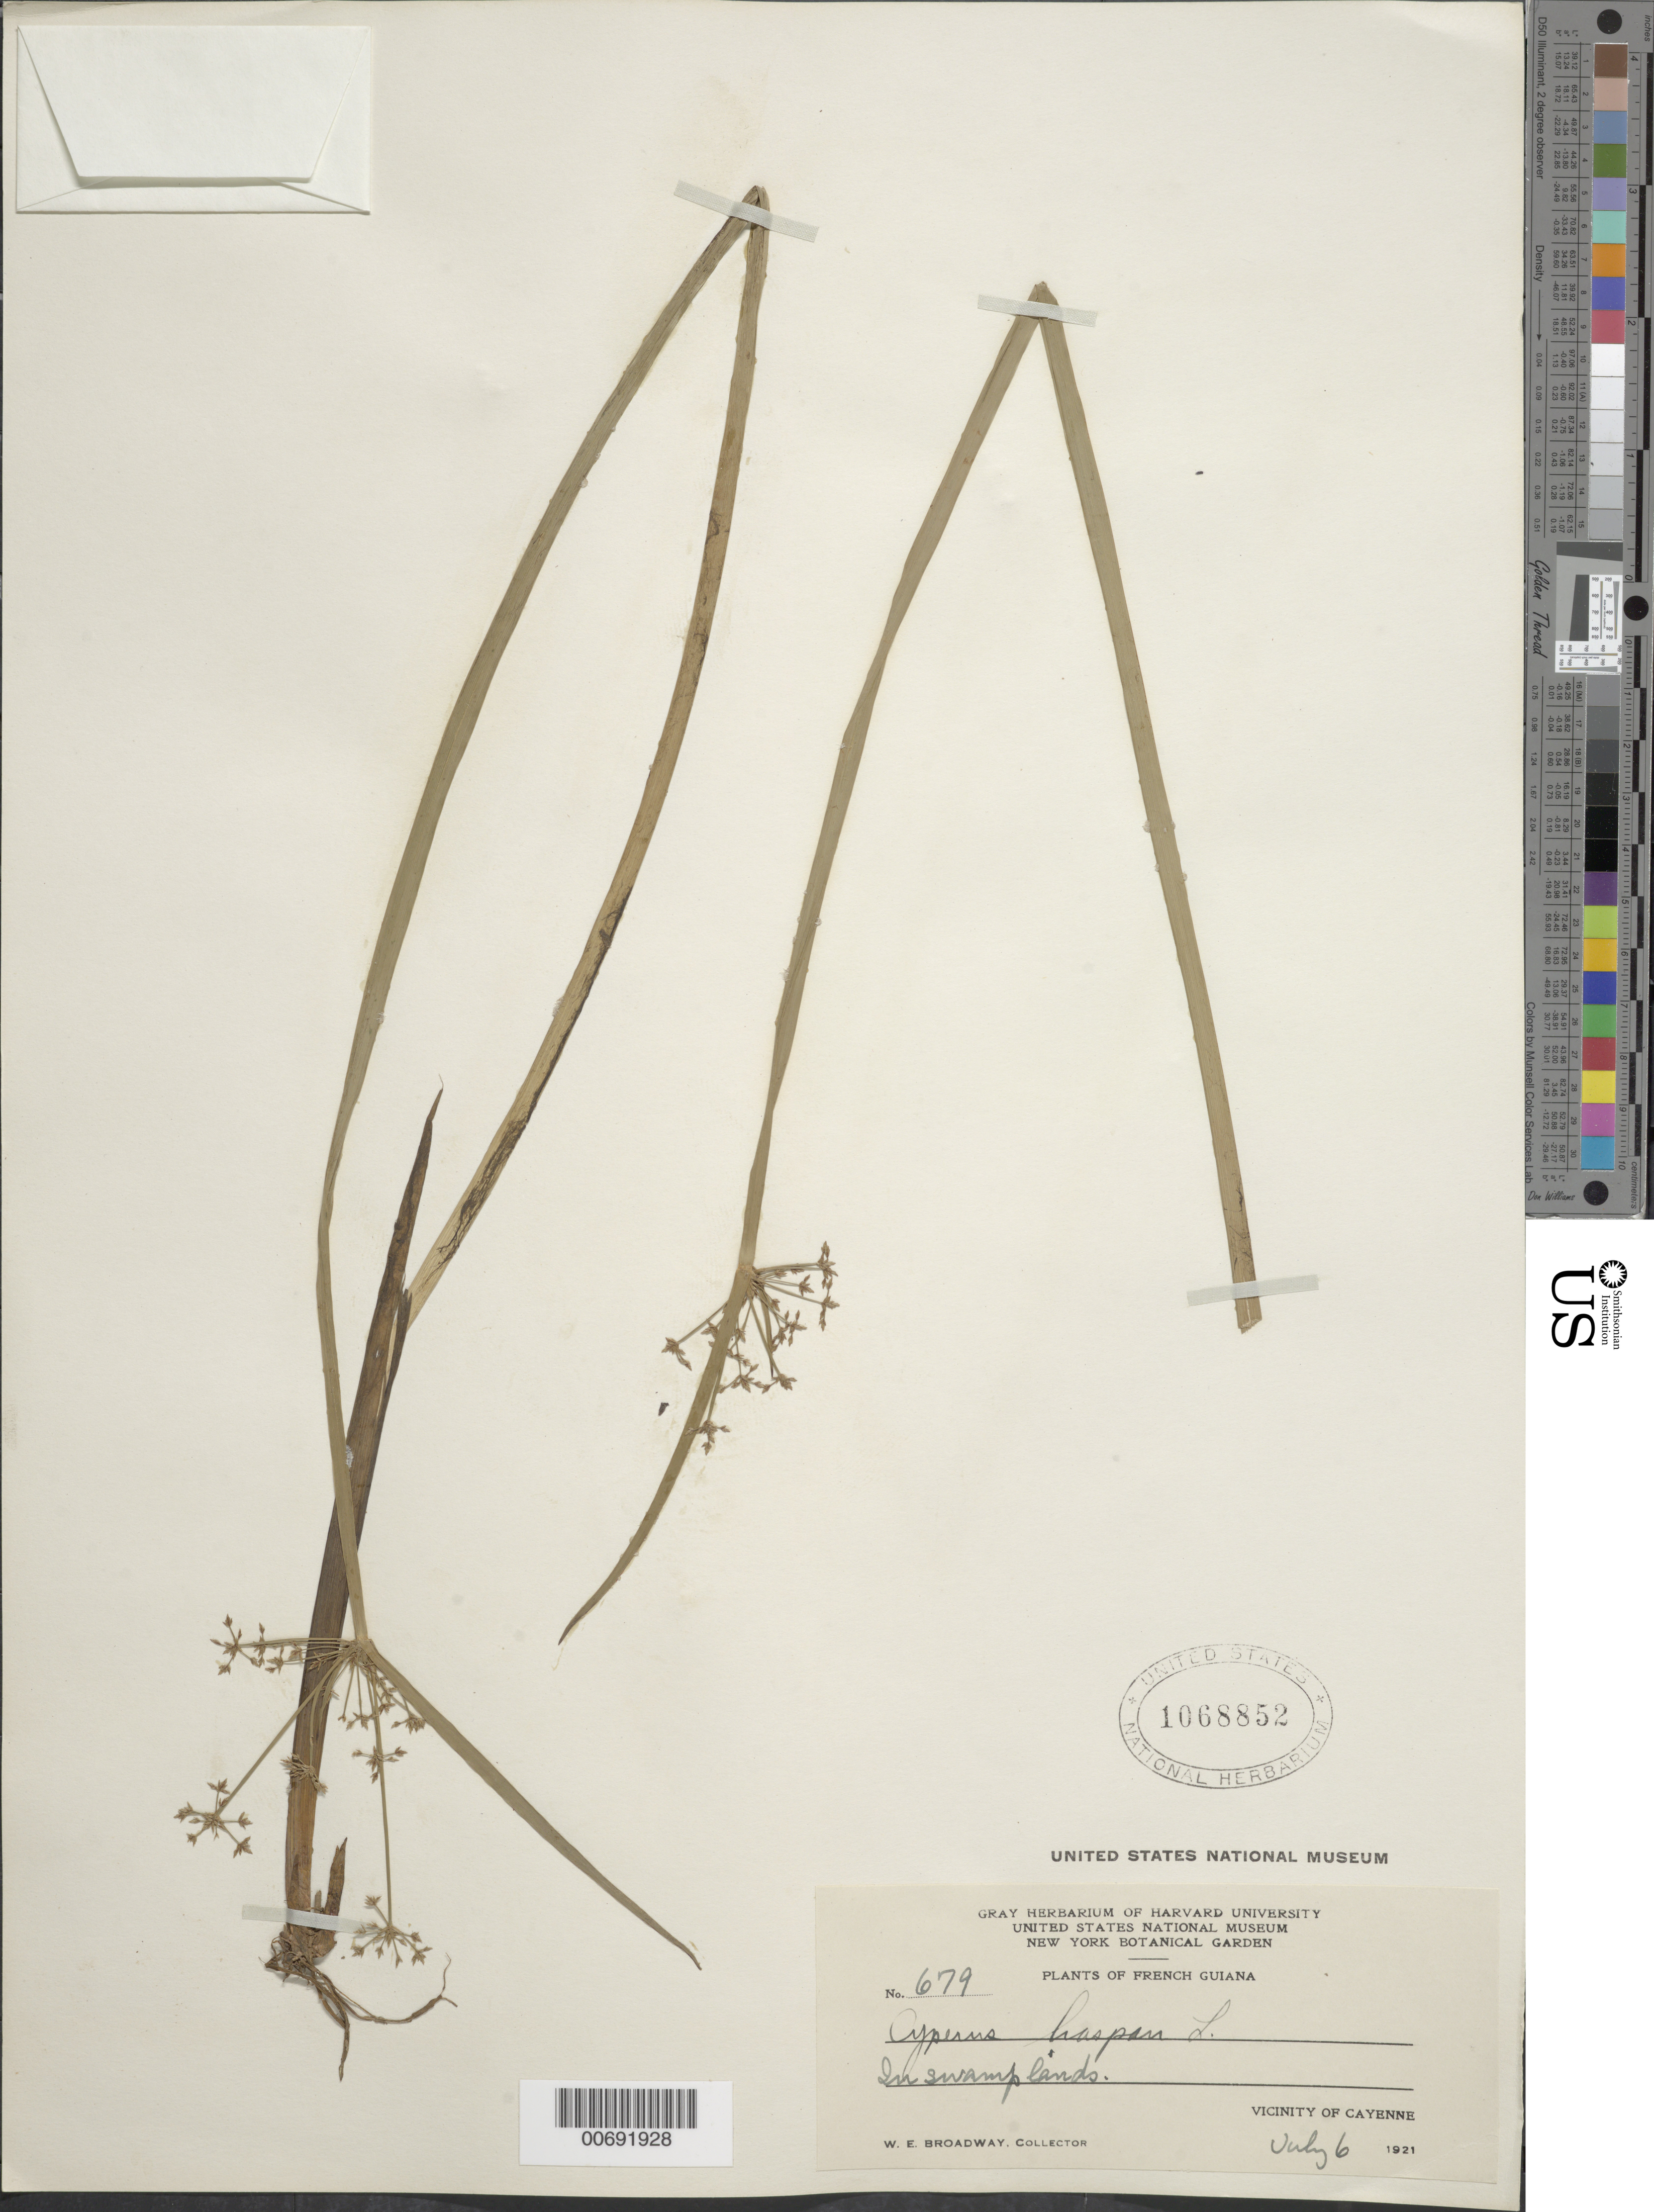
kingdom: Plantae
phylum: Tracheophyta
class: Liliopsida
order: Poales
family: Cyperaceae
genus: Cyperus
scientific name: Cyperus haspan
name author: L.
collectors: W. E. Broadway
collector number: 679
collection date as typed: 6-Jul-21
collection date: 1921-07-06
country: French Guiana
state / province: Cayenne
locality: Cayenne, vic.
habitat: In swamp lands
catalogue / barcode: US 1068852